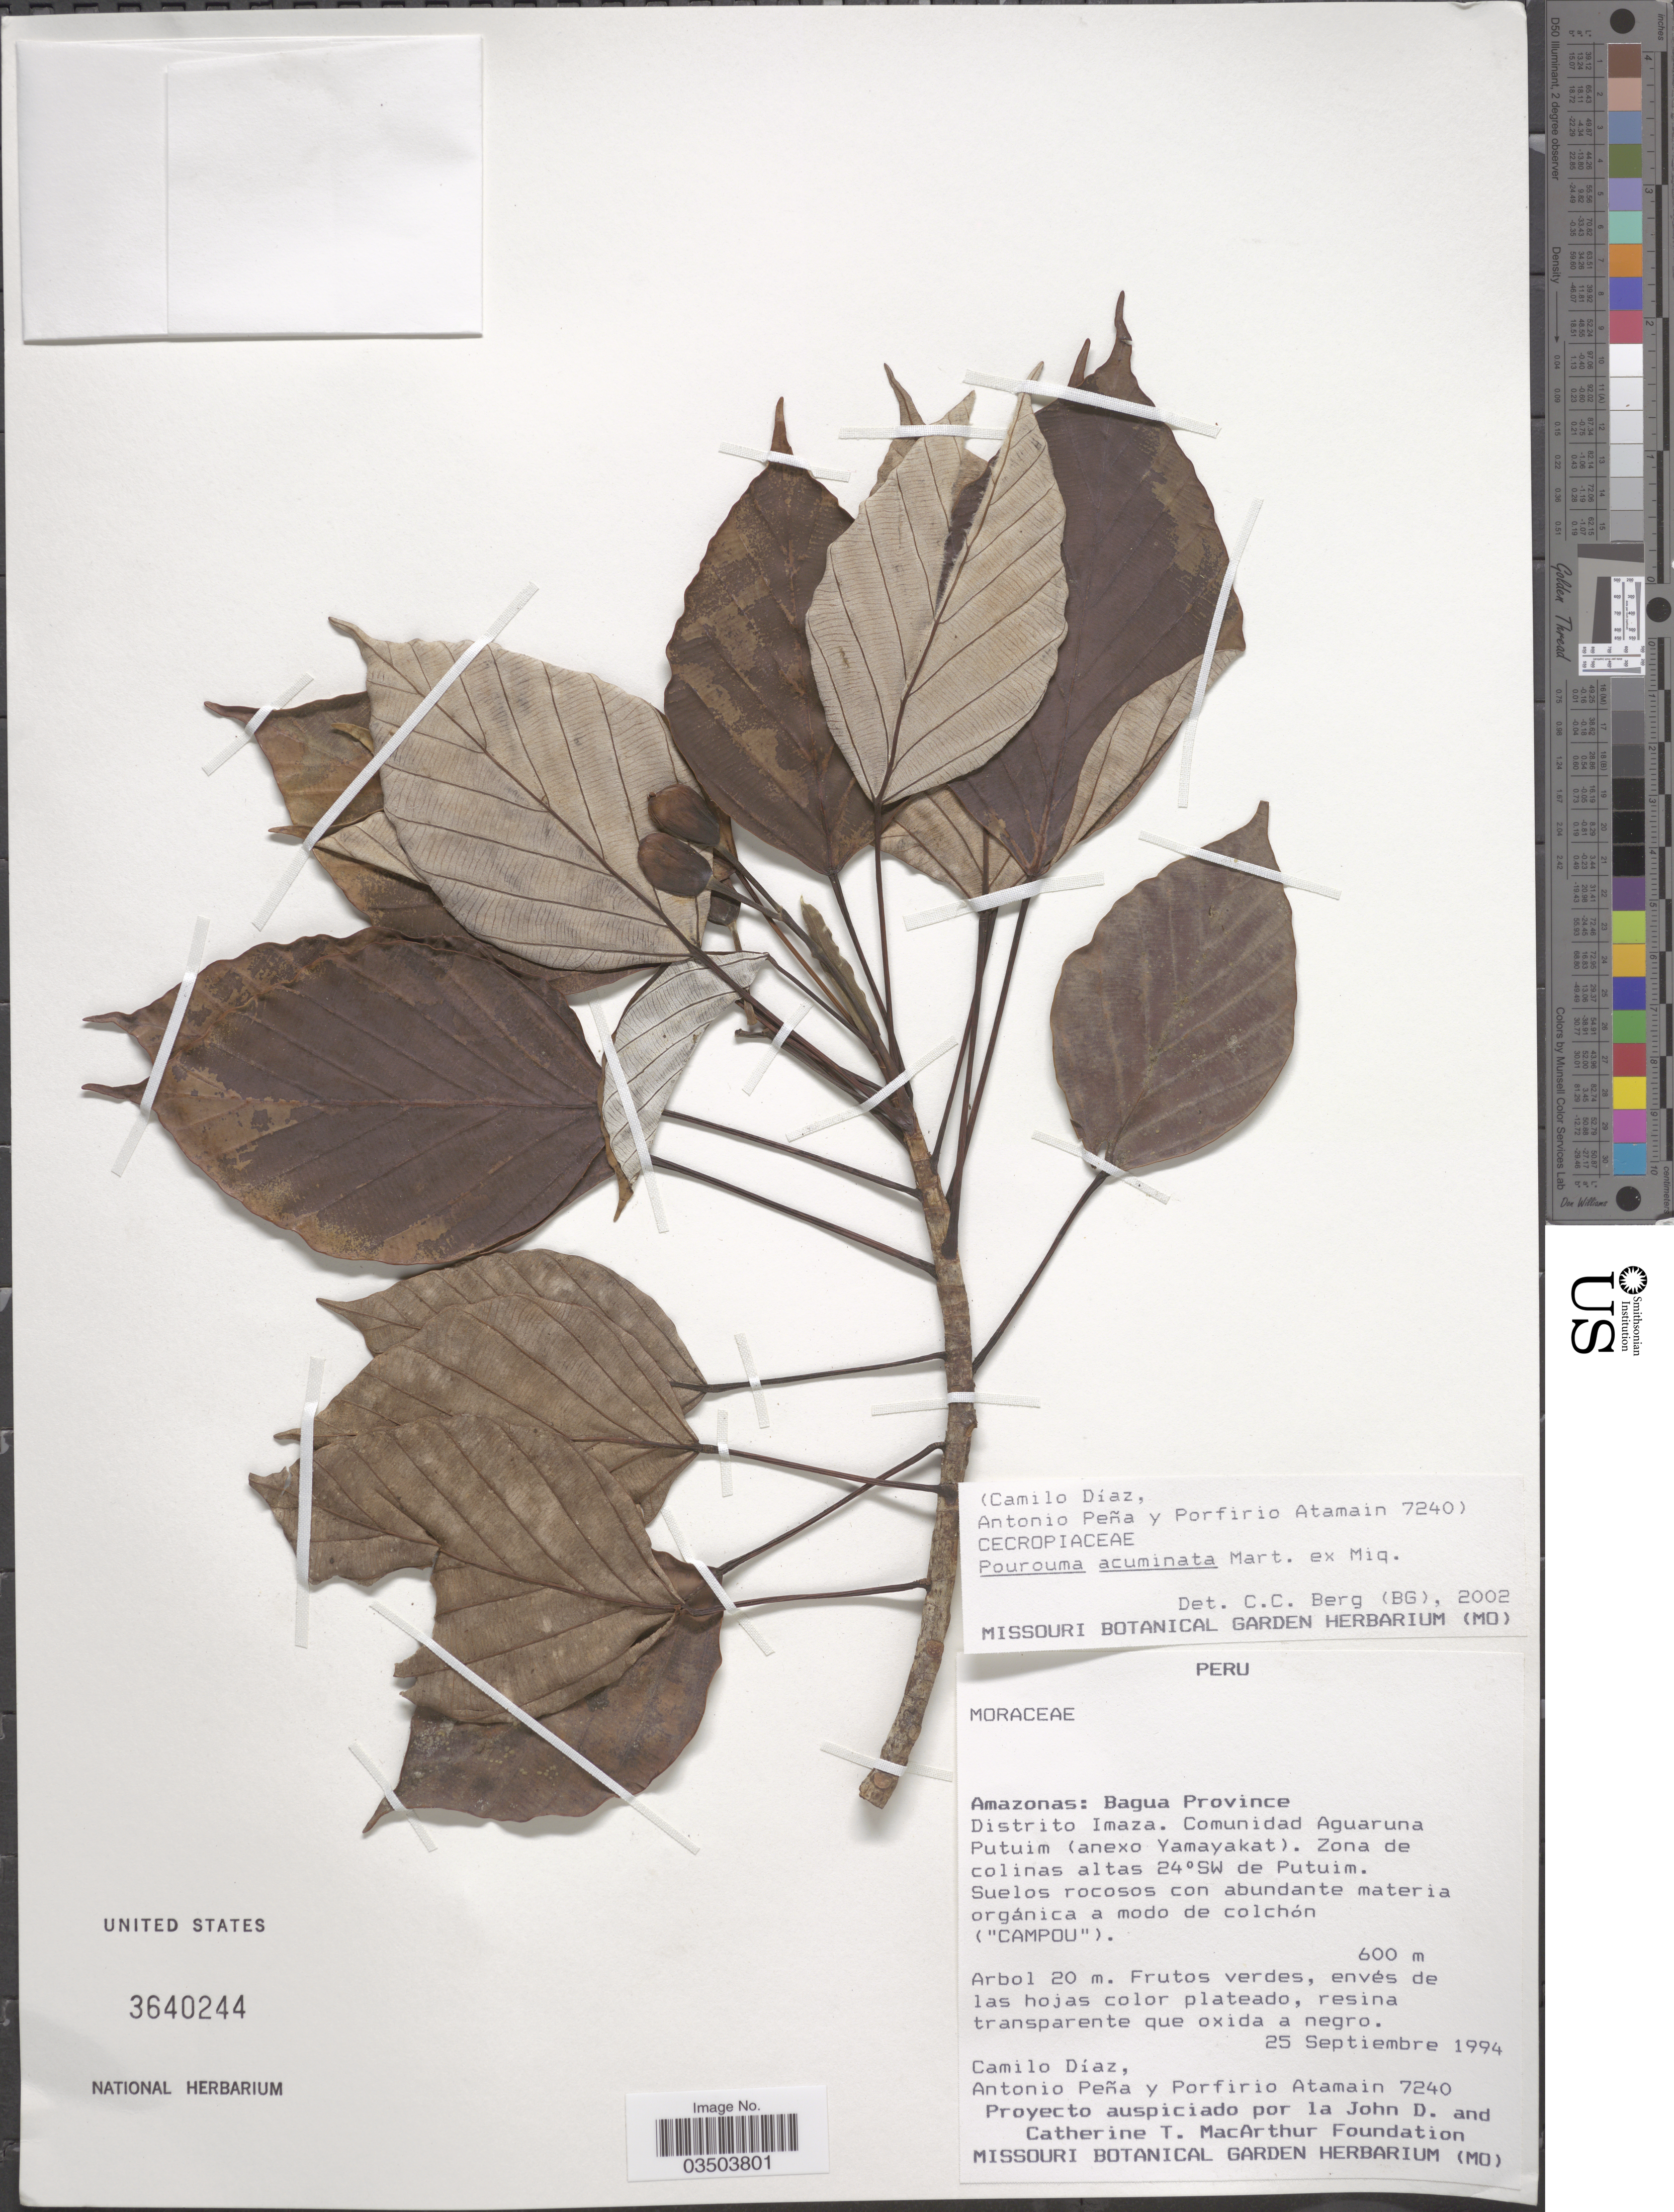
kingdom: Plantae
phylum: Tracheophyta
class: Magnoliopsida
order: Rosales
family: Urticaceae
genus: Pourouma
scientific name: Pourouma acuminata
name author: Mart. ex Miq.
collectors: C. Díaz, A. Pena & P. Atamain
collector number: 7240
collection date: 1994-09-25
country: Peru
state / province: Amazonas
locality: Bagua Province. Distrito Imaza. Comunidad Aguaruna Putuim (anexo Yamayakat). Zona de colinas altas 24º SW de Putuim.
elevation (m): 600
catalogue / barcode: US 3640244